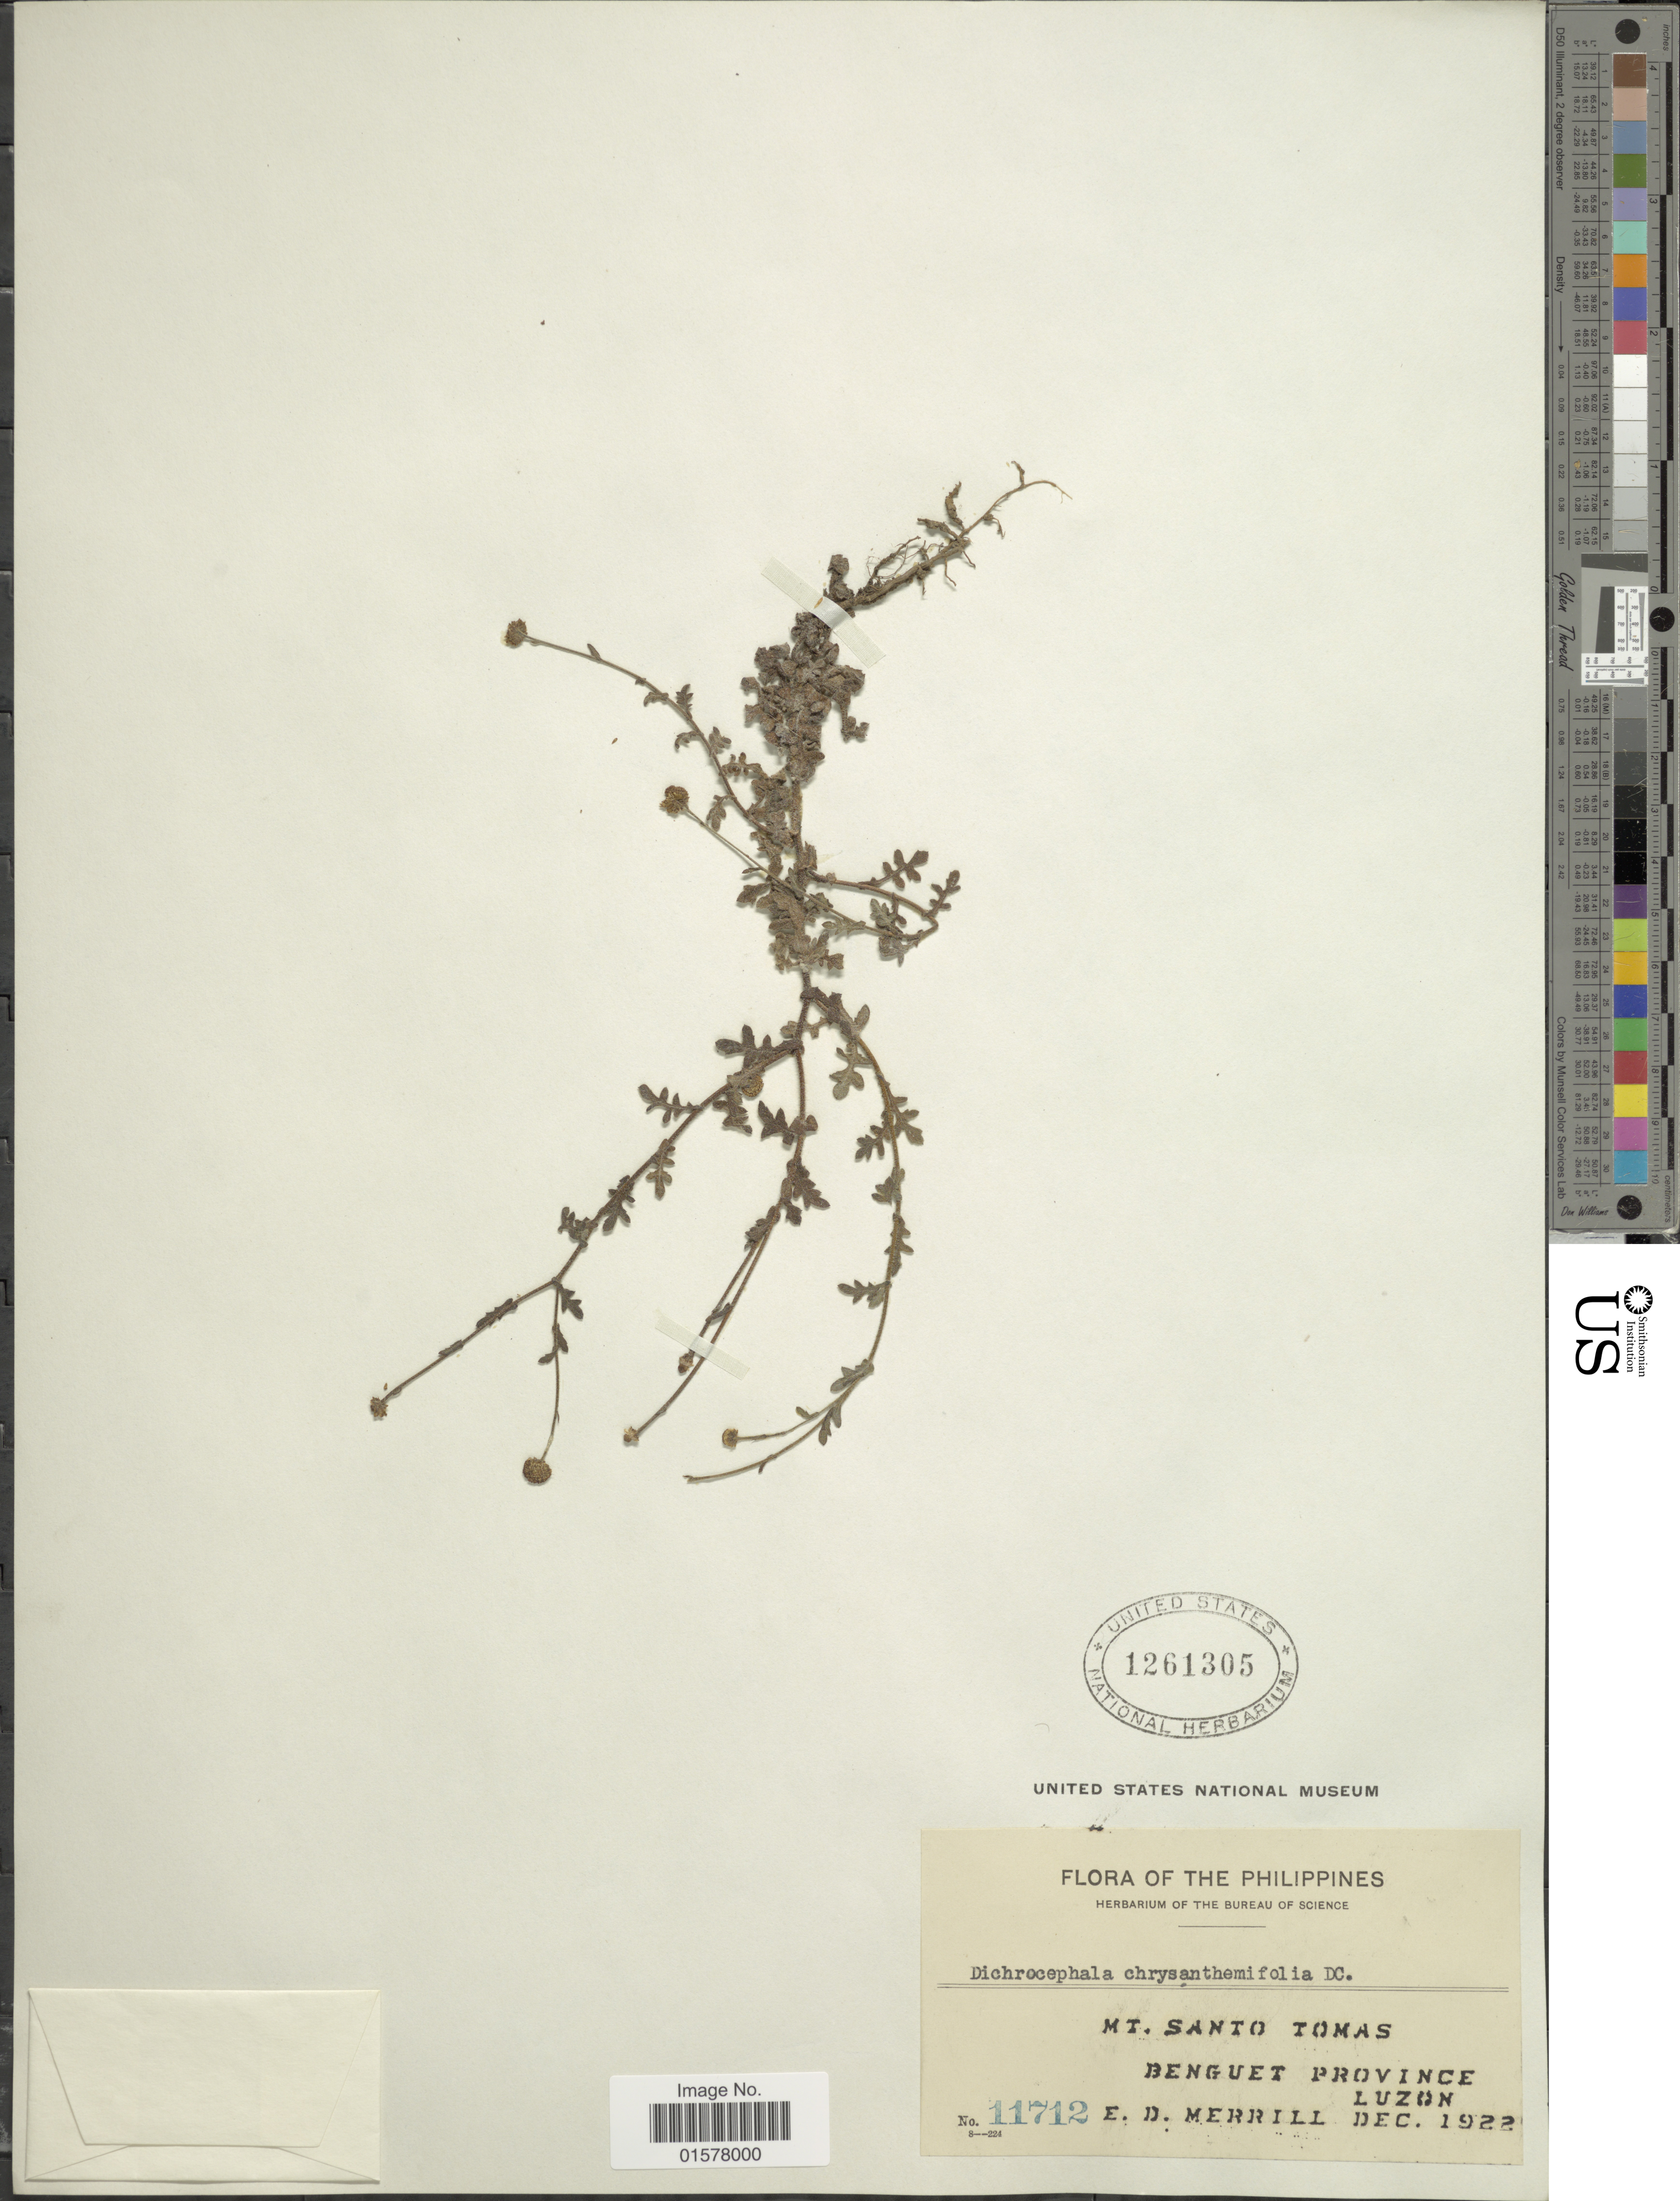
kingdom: Plantae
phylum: Tracheophyta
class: Magnoliopsida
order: Asterales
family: Asteraceae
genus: Dichrocephala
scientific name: Dichrocephala chrysanthemifolia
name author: (Blume) DC.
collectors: E. D. Merrill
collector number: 11712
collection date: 1922-12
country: Philippines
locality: Mt. Santo Tomas, Benguet Province, Luzon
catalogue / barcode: US 1261305